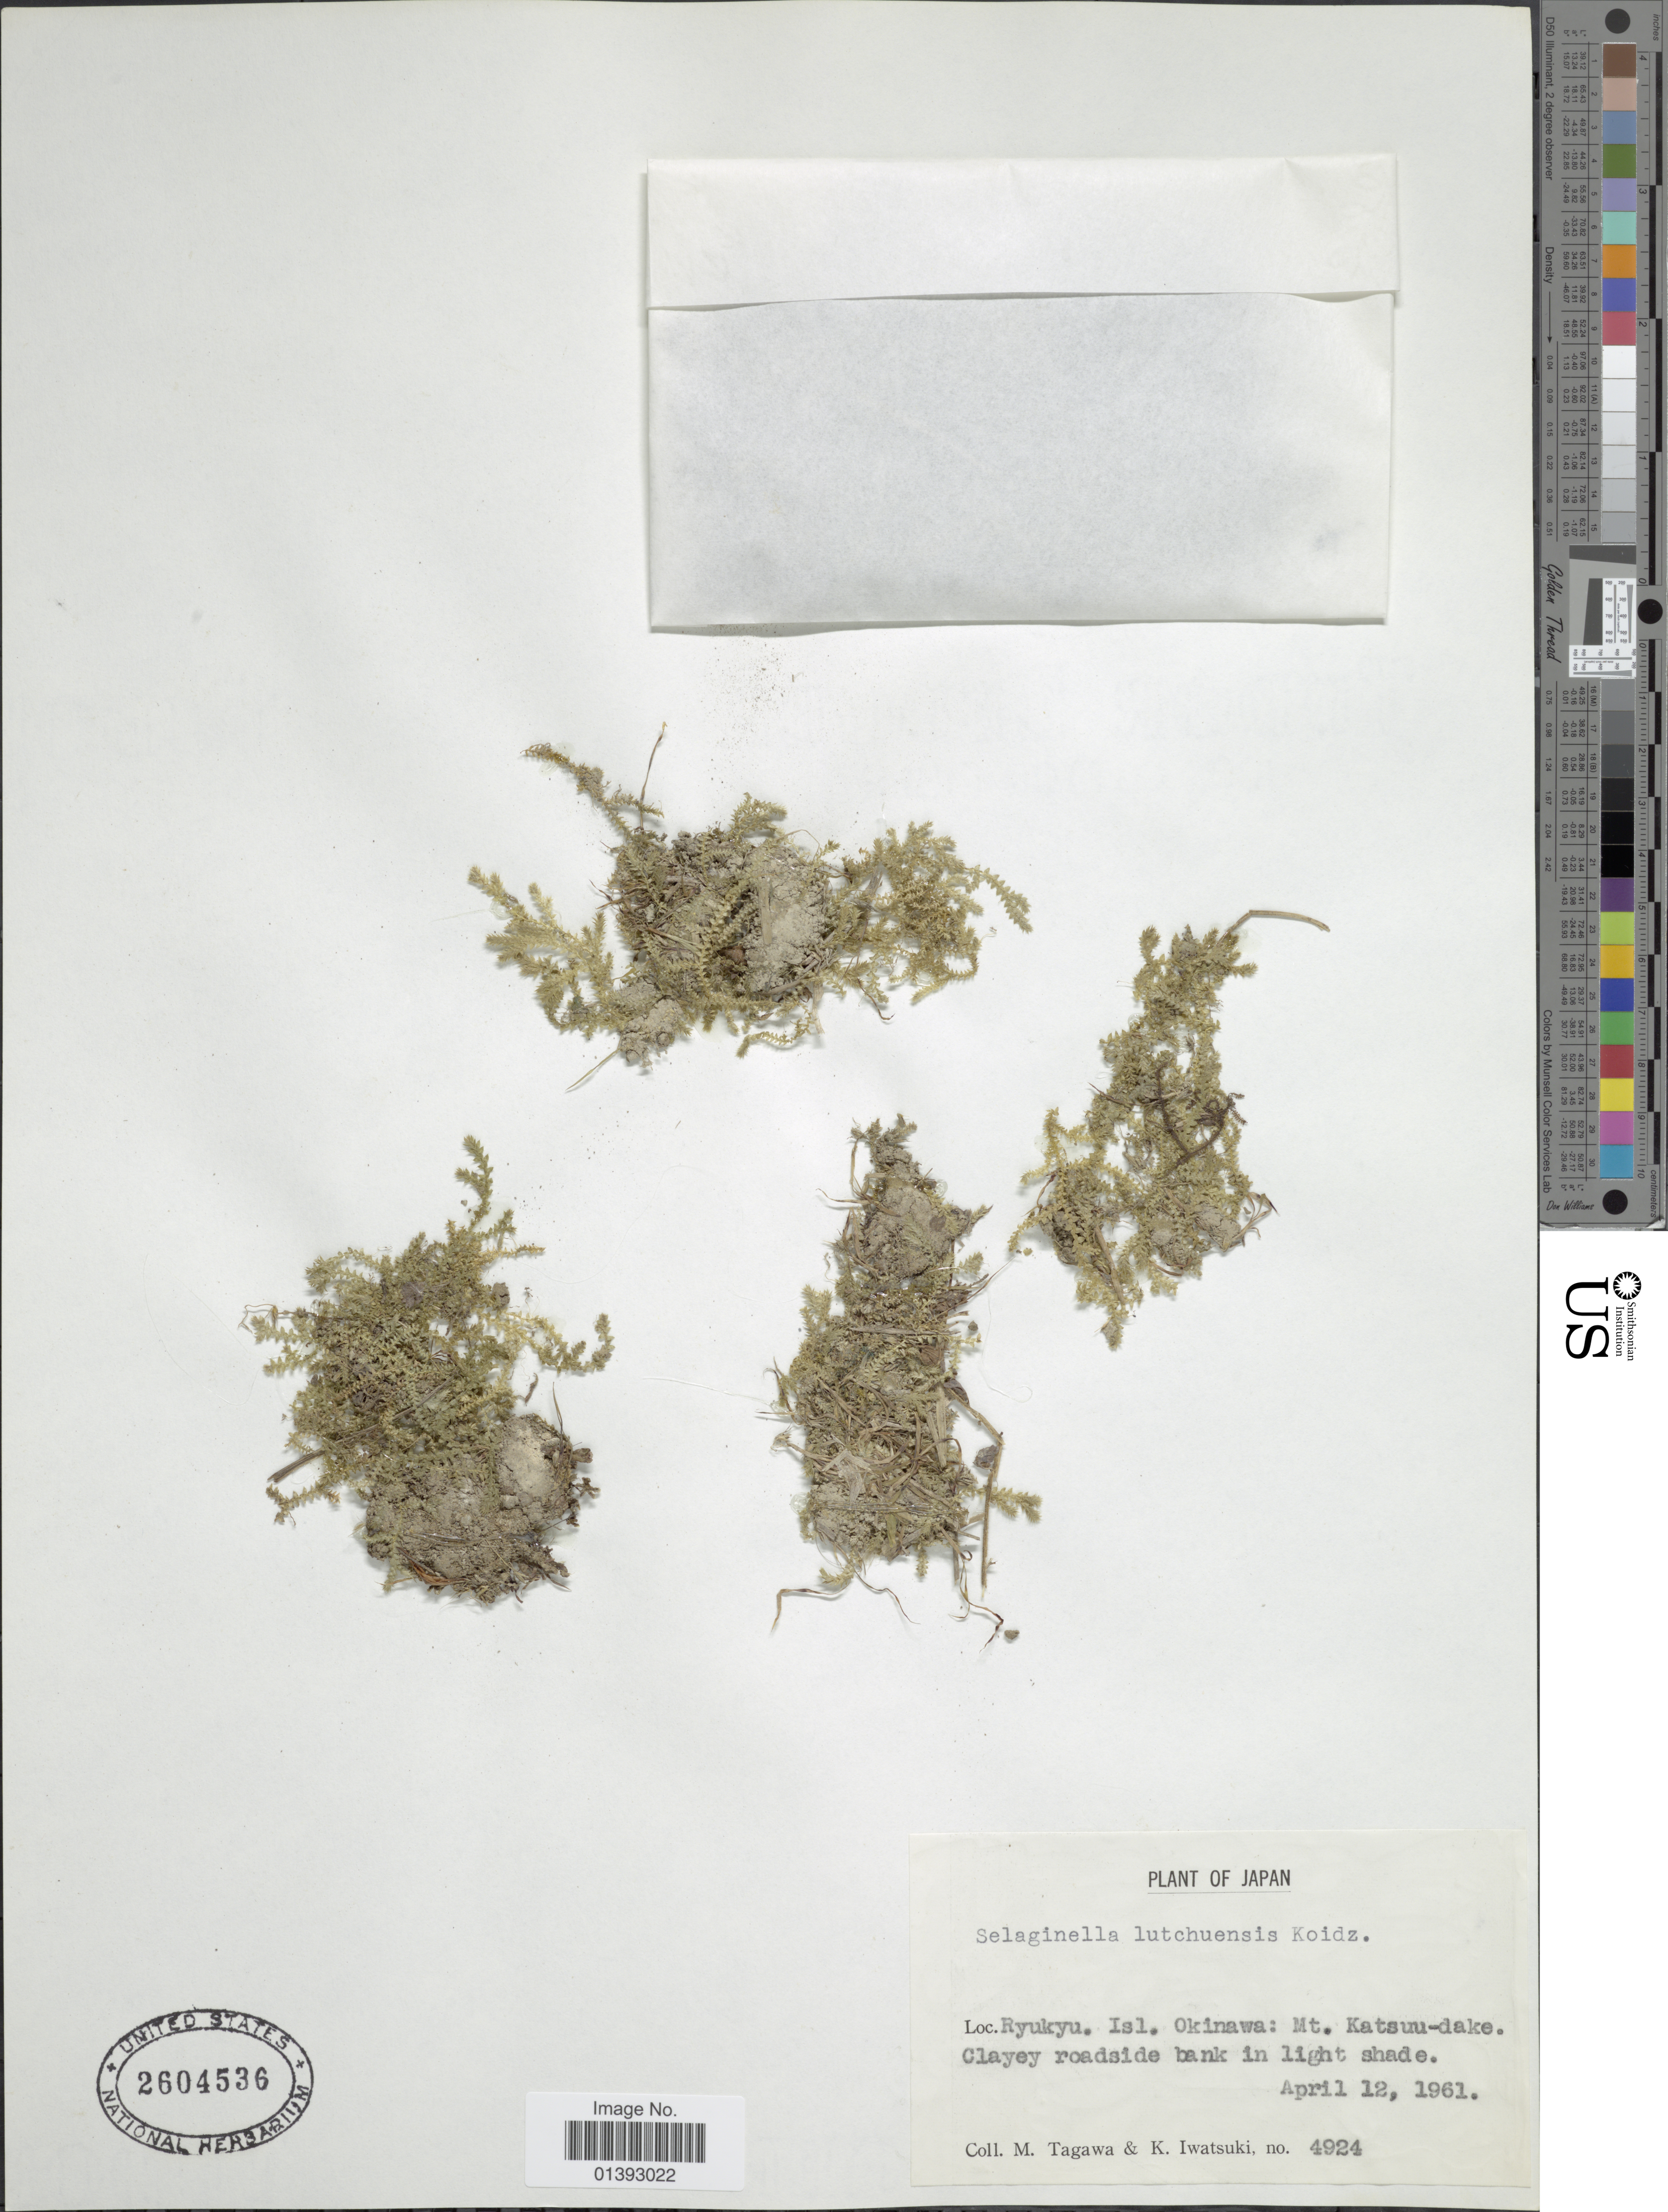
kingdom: Plantae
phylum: Tracheophyta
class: Lycopodiopsida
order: Selaginellales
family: Selaginellaceae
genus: Selaginella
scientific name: Selaginella lutchuensis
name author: Koidz.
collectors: M. Tagawa & K. Iwatsuki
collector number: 4924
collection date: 1961-04-12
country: Japan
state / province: Okinawa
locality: Ryukyu Isl. Mt. Katsuu-dake, Clayey roadside bank in light shade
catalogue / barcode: US 2604536